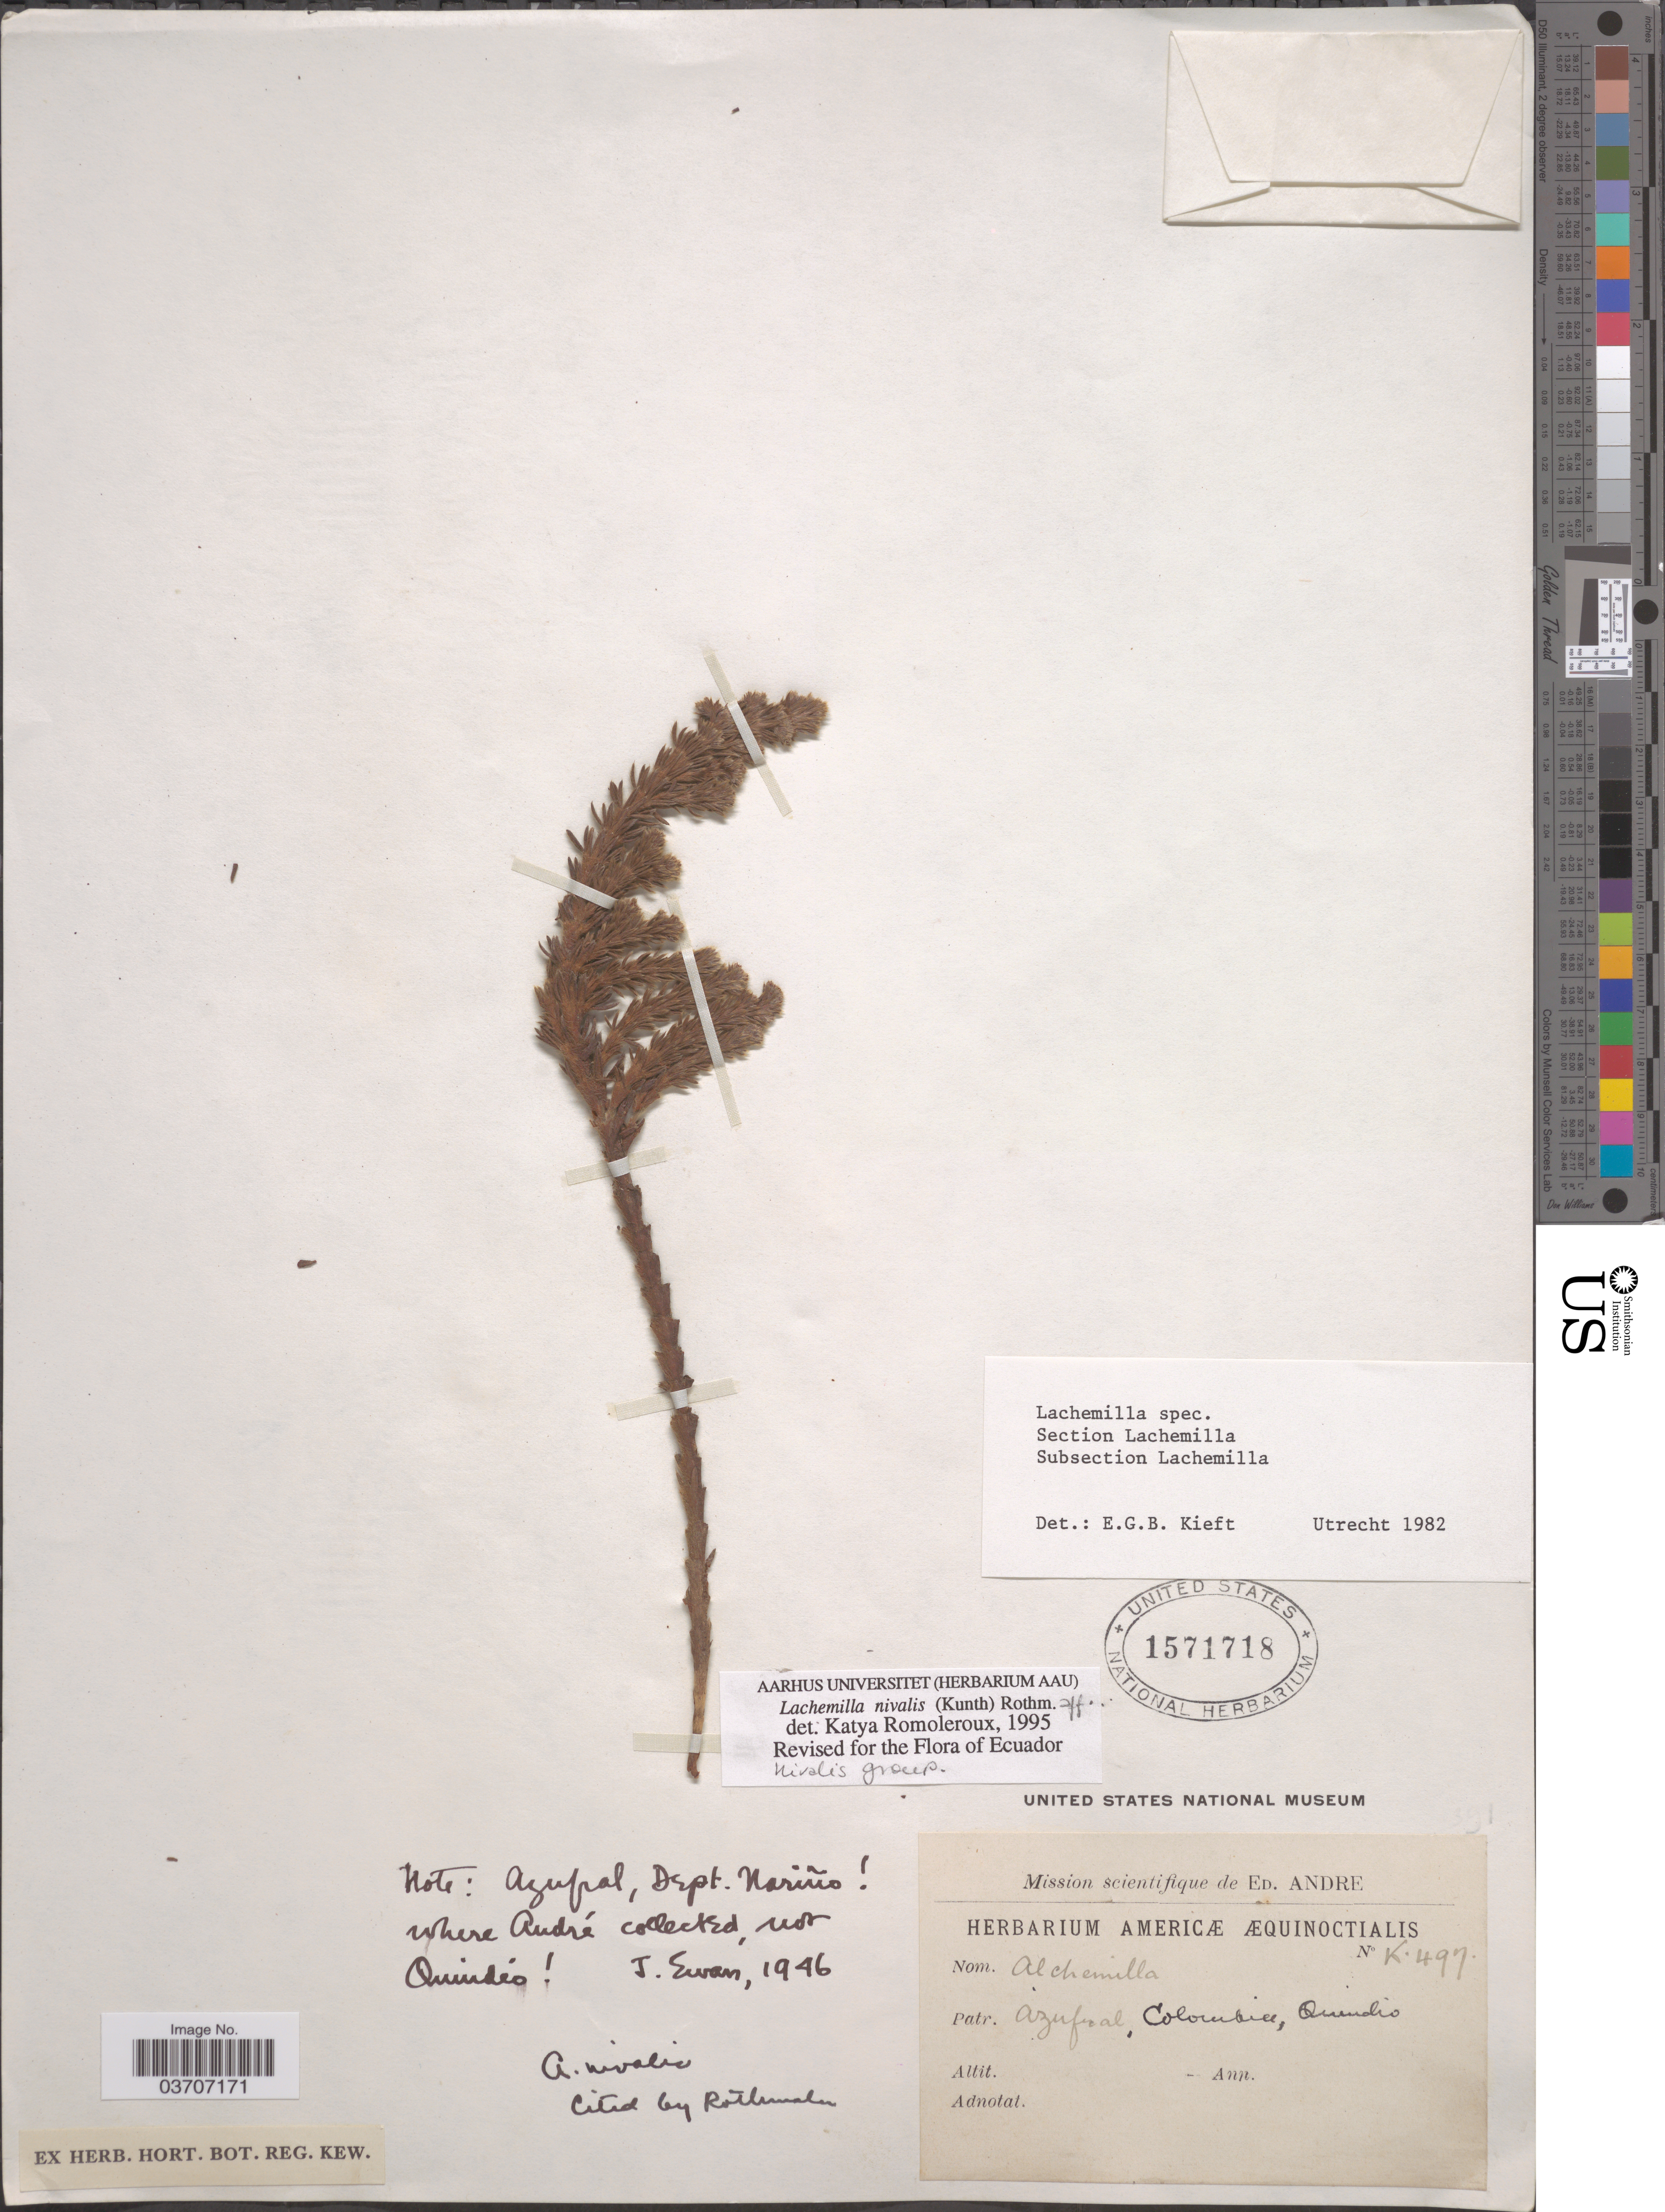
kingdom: Plantae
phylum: Tracheophyta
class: Magnoliopsida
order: Rosales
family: Rosaceae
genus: Lachemilla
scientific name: Lachemilla nivalis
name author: (Kunth) Rothm.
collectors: É. F. André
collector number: K497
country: Colombia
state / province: Quindío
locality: Azufral.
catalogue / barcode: US 1571718